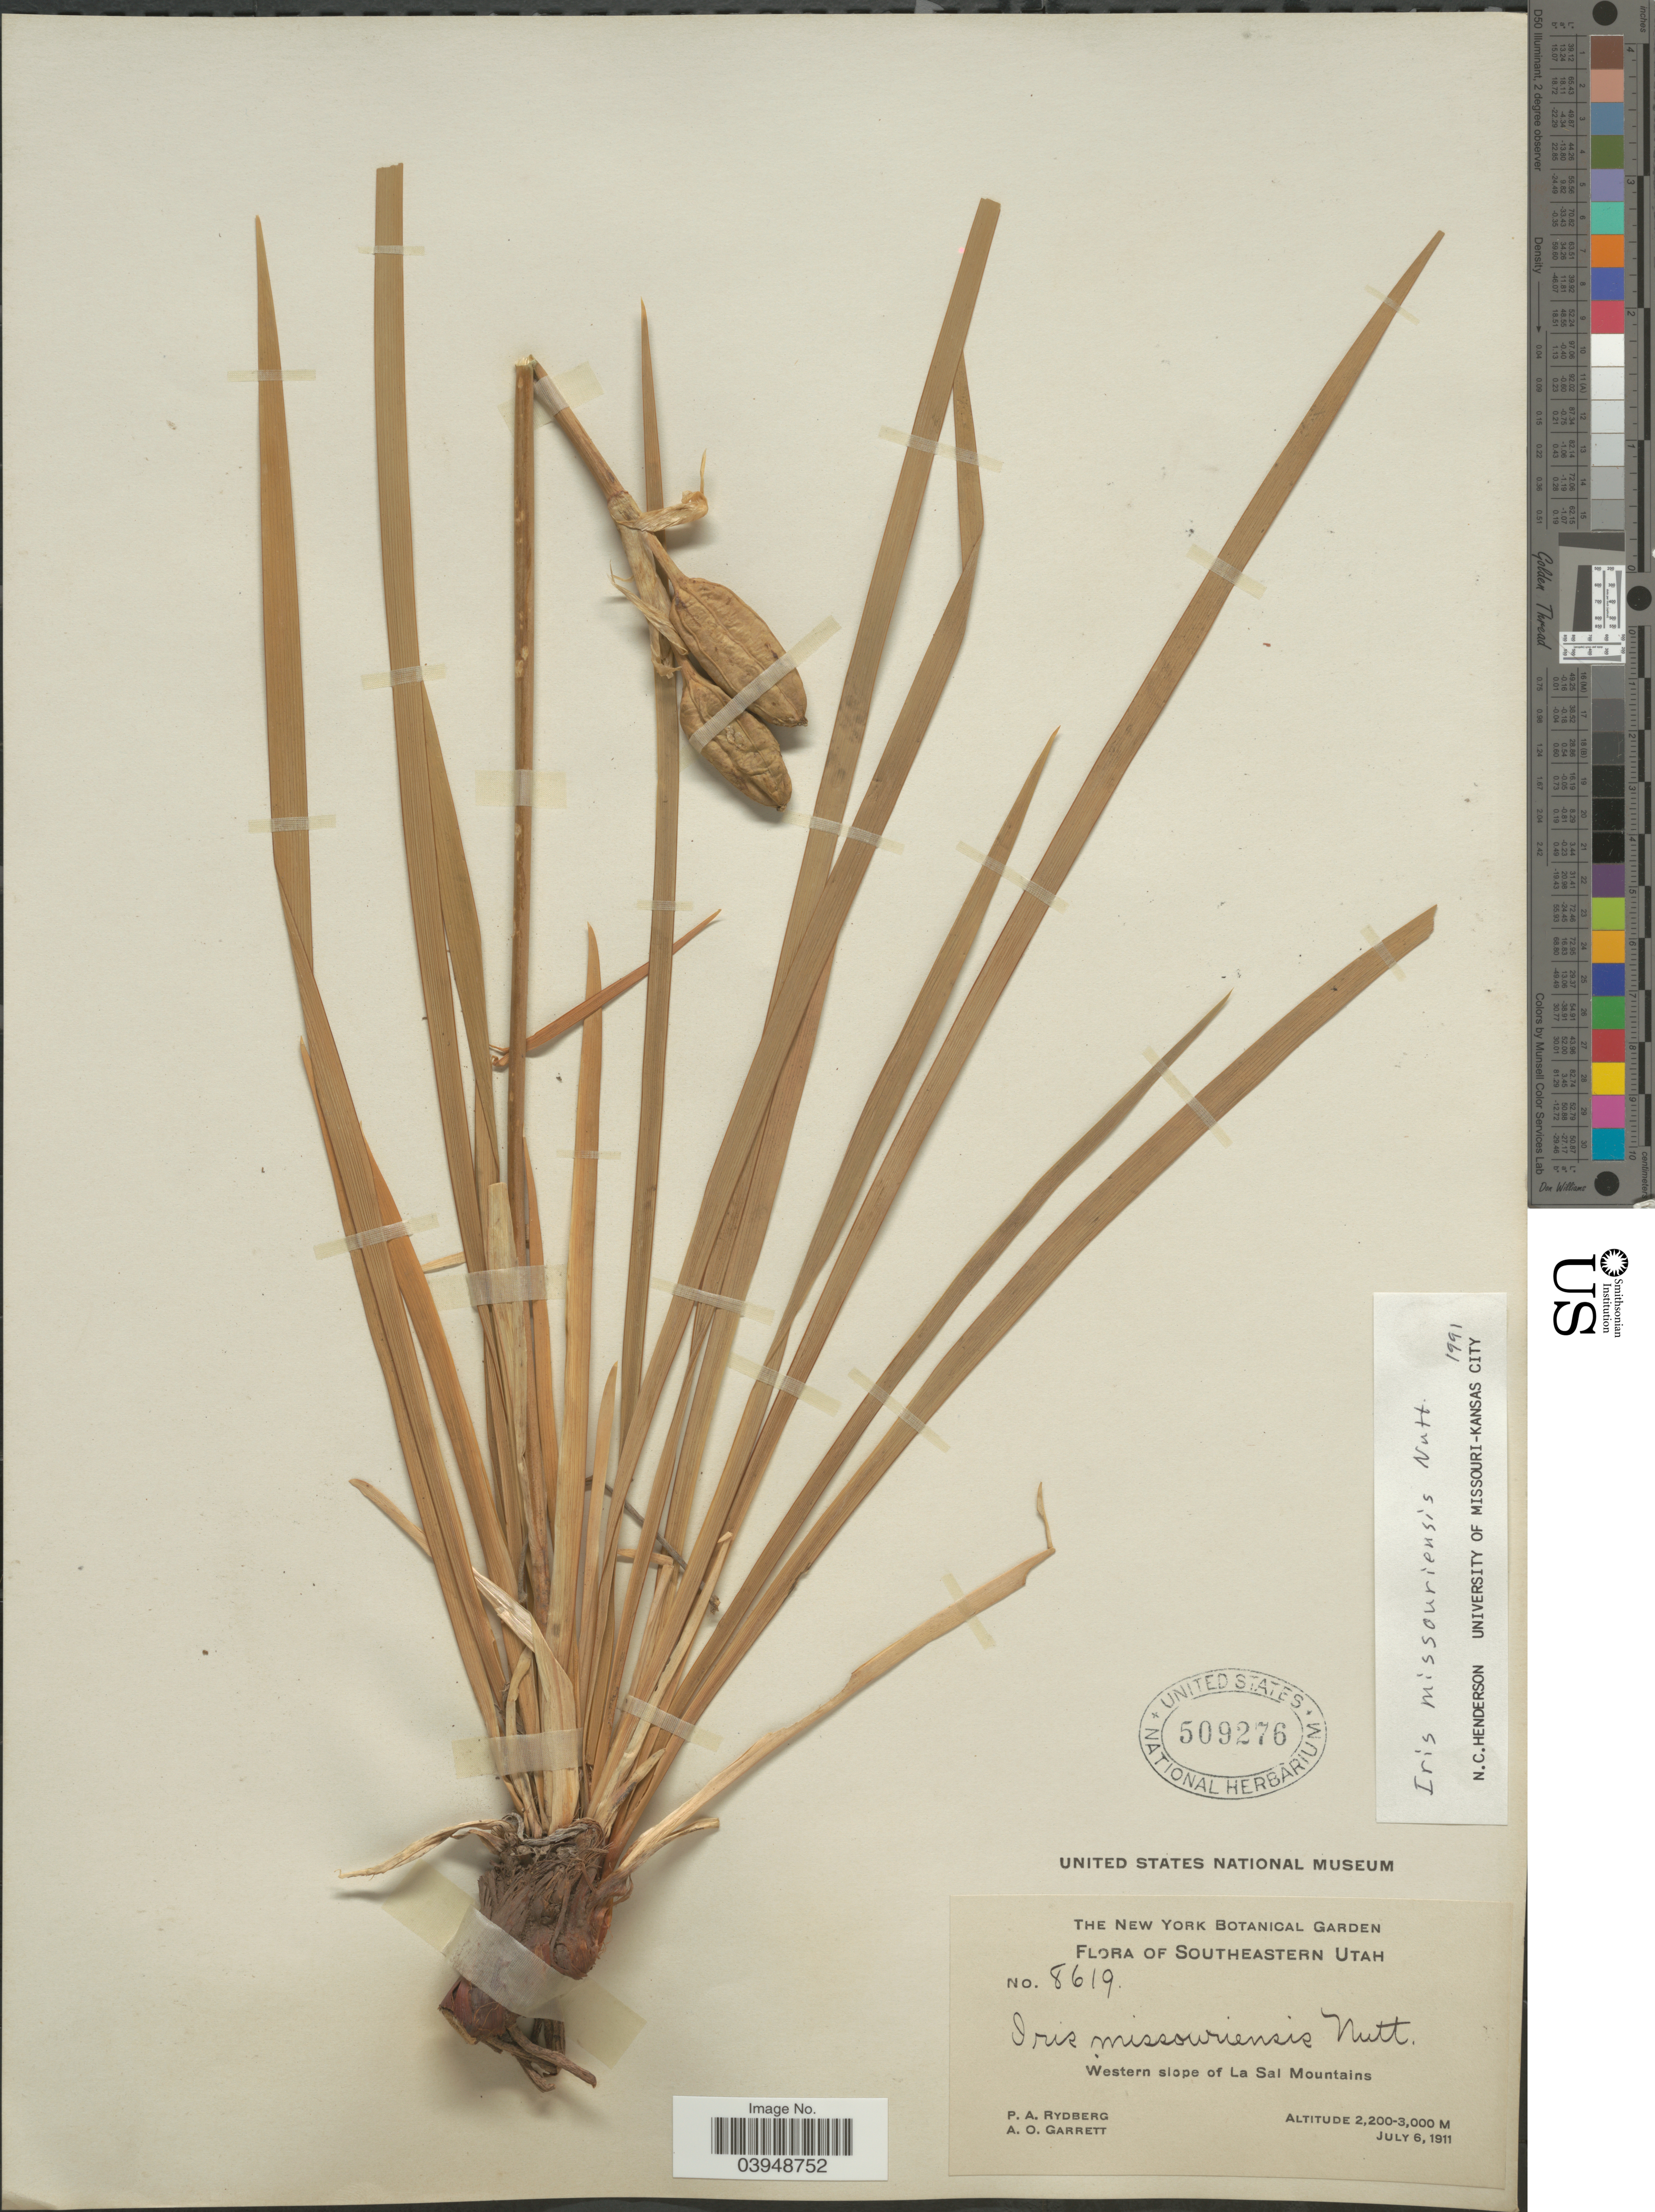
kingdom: Plantae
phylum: Tracheophyta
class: Liliopsida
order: Asparagales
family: Iridaceae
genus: Iris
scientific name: Iris missouriensis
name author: Nutt.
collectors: P. A. Rydberg & A. O. Garrett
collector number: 8619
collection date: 1911-07-06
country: United States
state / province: Utah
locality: Southeastern Utah. Western slope of La Sal Mountains.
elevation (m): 2200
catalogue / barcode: US 509276